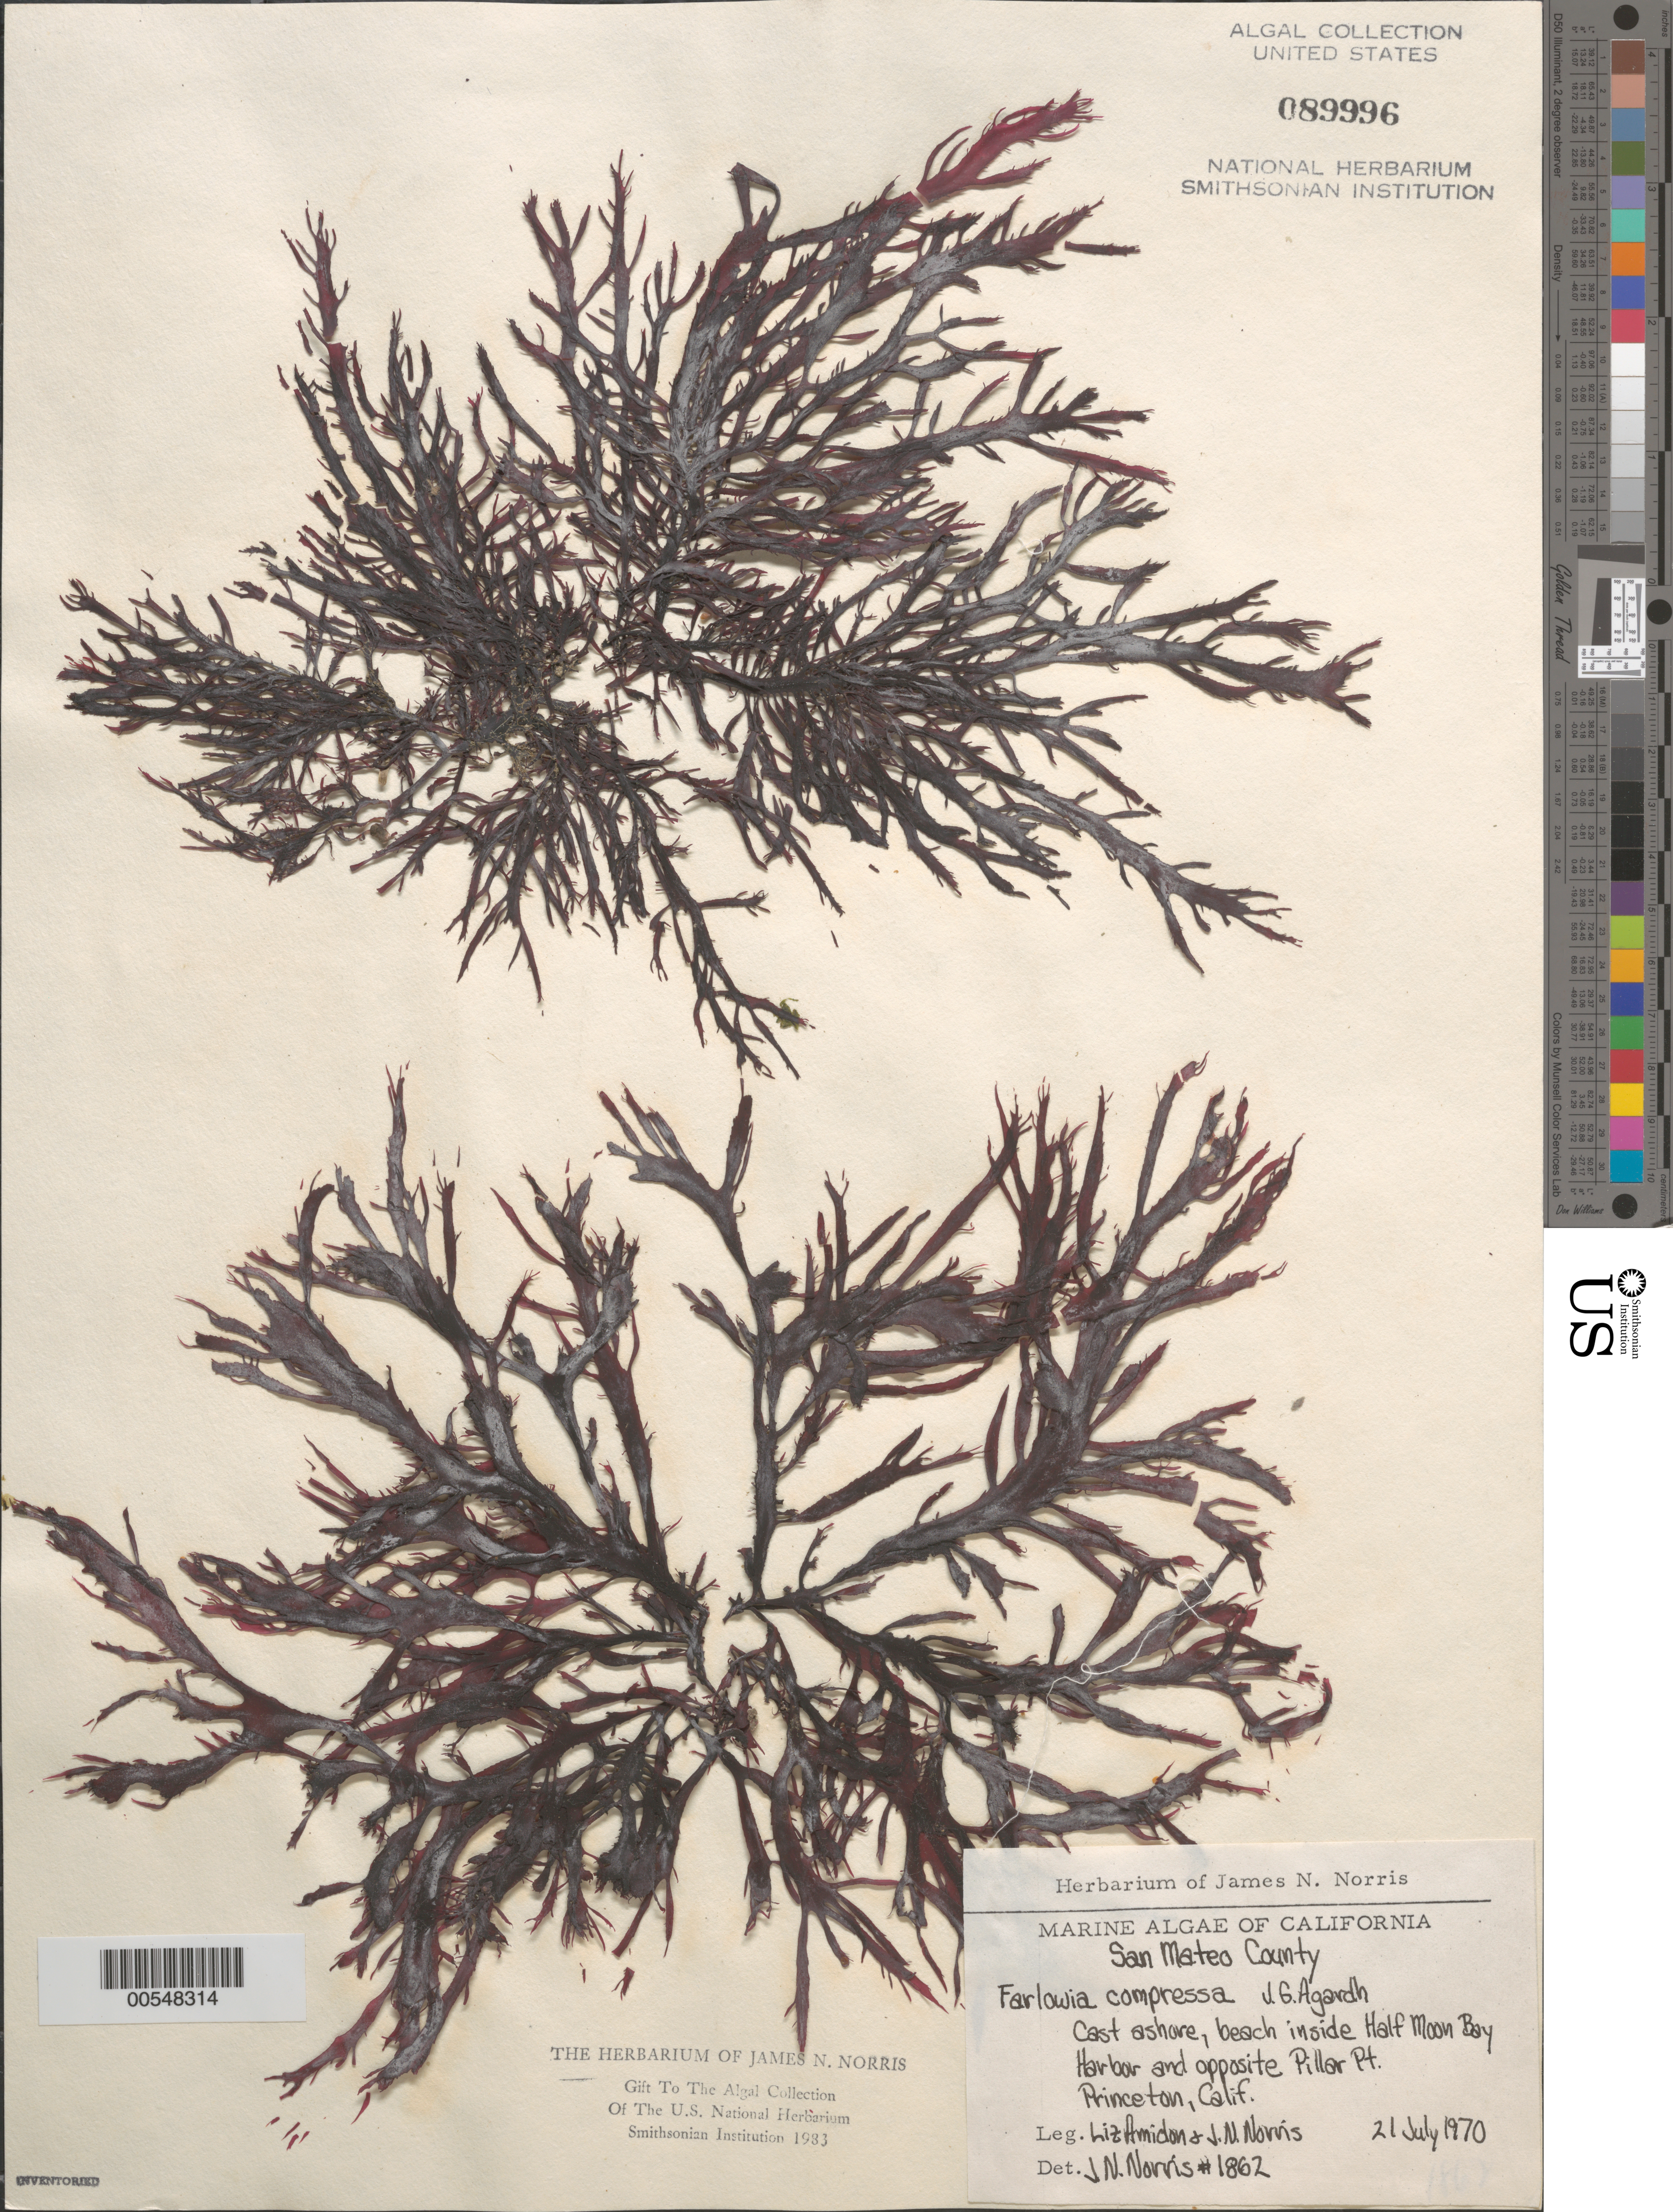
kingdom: Plantae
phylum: Rhodophyta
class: Florideophyceae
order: Gigartinales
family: Dumontiaceae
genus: Farlowia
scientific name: Farlowia compressa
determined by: Norris, James N.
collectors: E. Amidon & J. N. Norris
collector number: JN-1862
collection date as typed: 21 Jul 1970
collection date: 1970-07-21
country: United States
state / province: California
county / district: San Mateo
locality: Half Moon Bay Harbor, Princeton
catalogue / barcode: US 89996